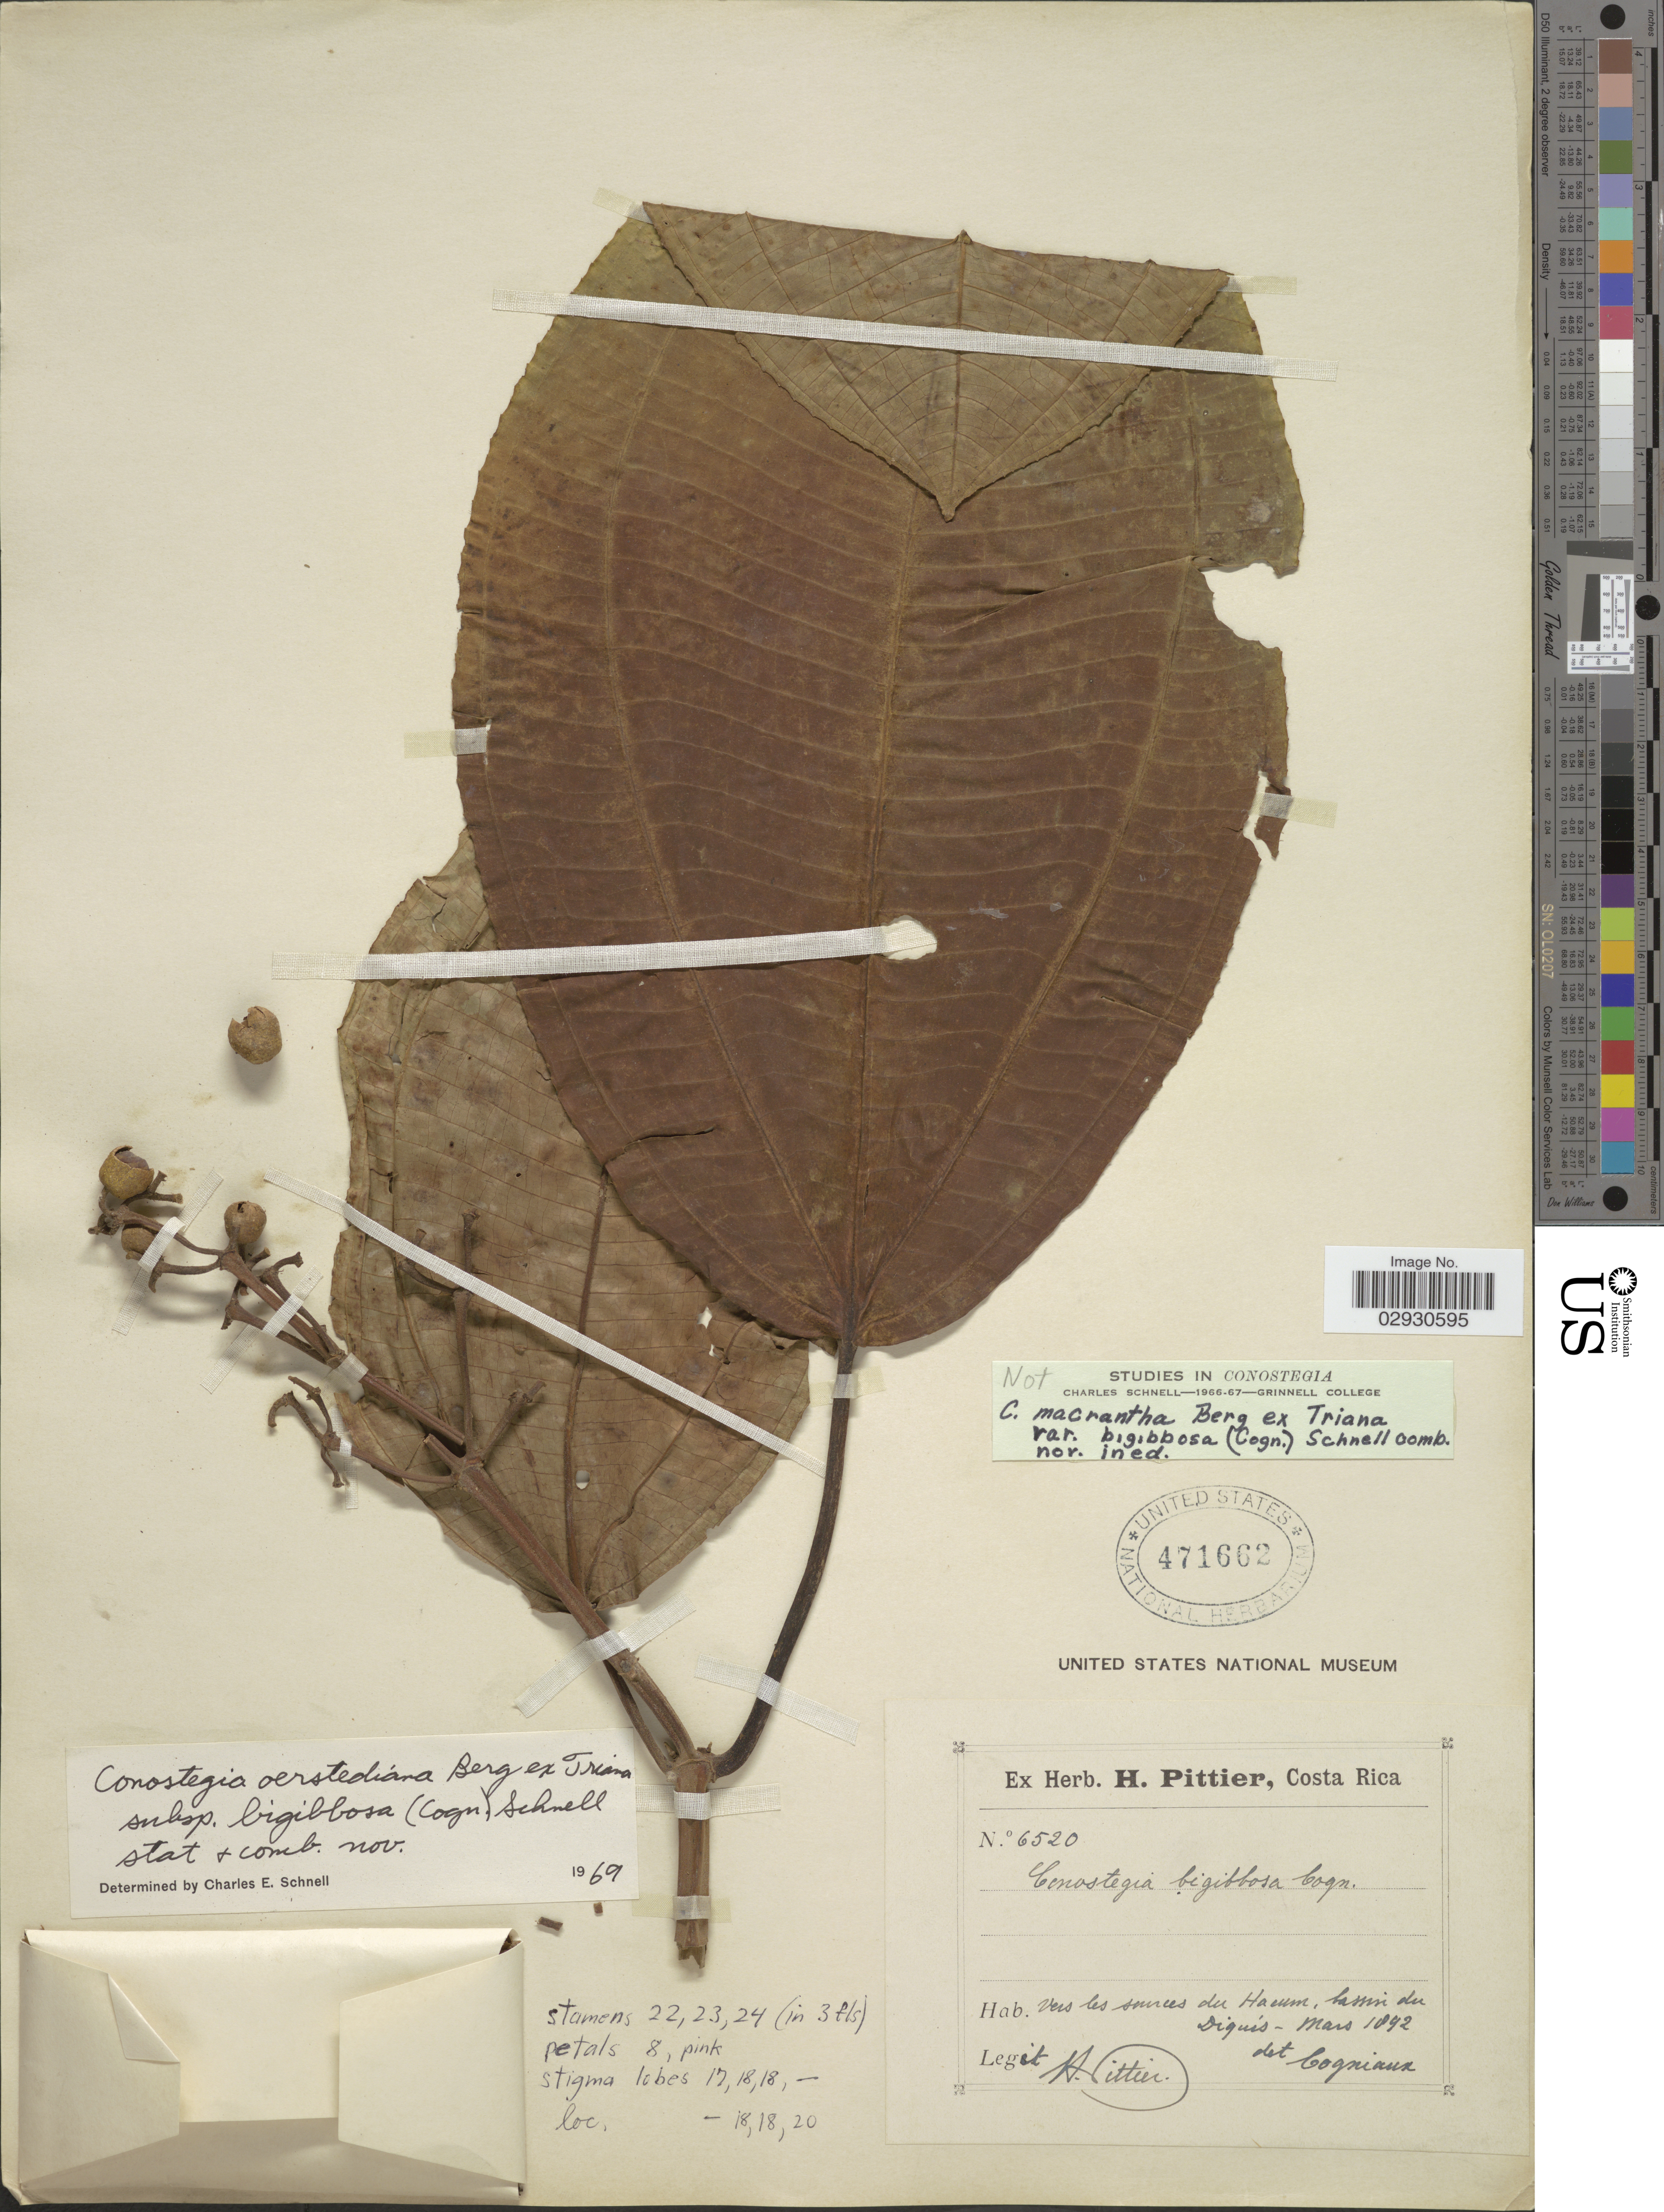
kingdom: Plantae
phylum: Tracheophyta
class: Magnoliopsida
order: Myrtales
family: Melastomataceae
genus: Conostegia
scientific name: Conostegia bigibbosa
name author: Cogn.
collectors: H. F. Pittier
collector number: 6520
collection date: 1892-03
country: Costa Rica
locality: Vers les sources du Hacum, bassin du Diquis.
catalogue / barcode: US 471662